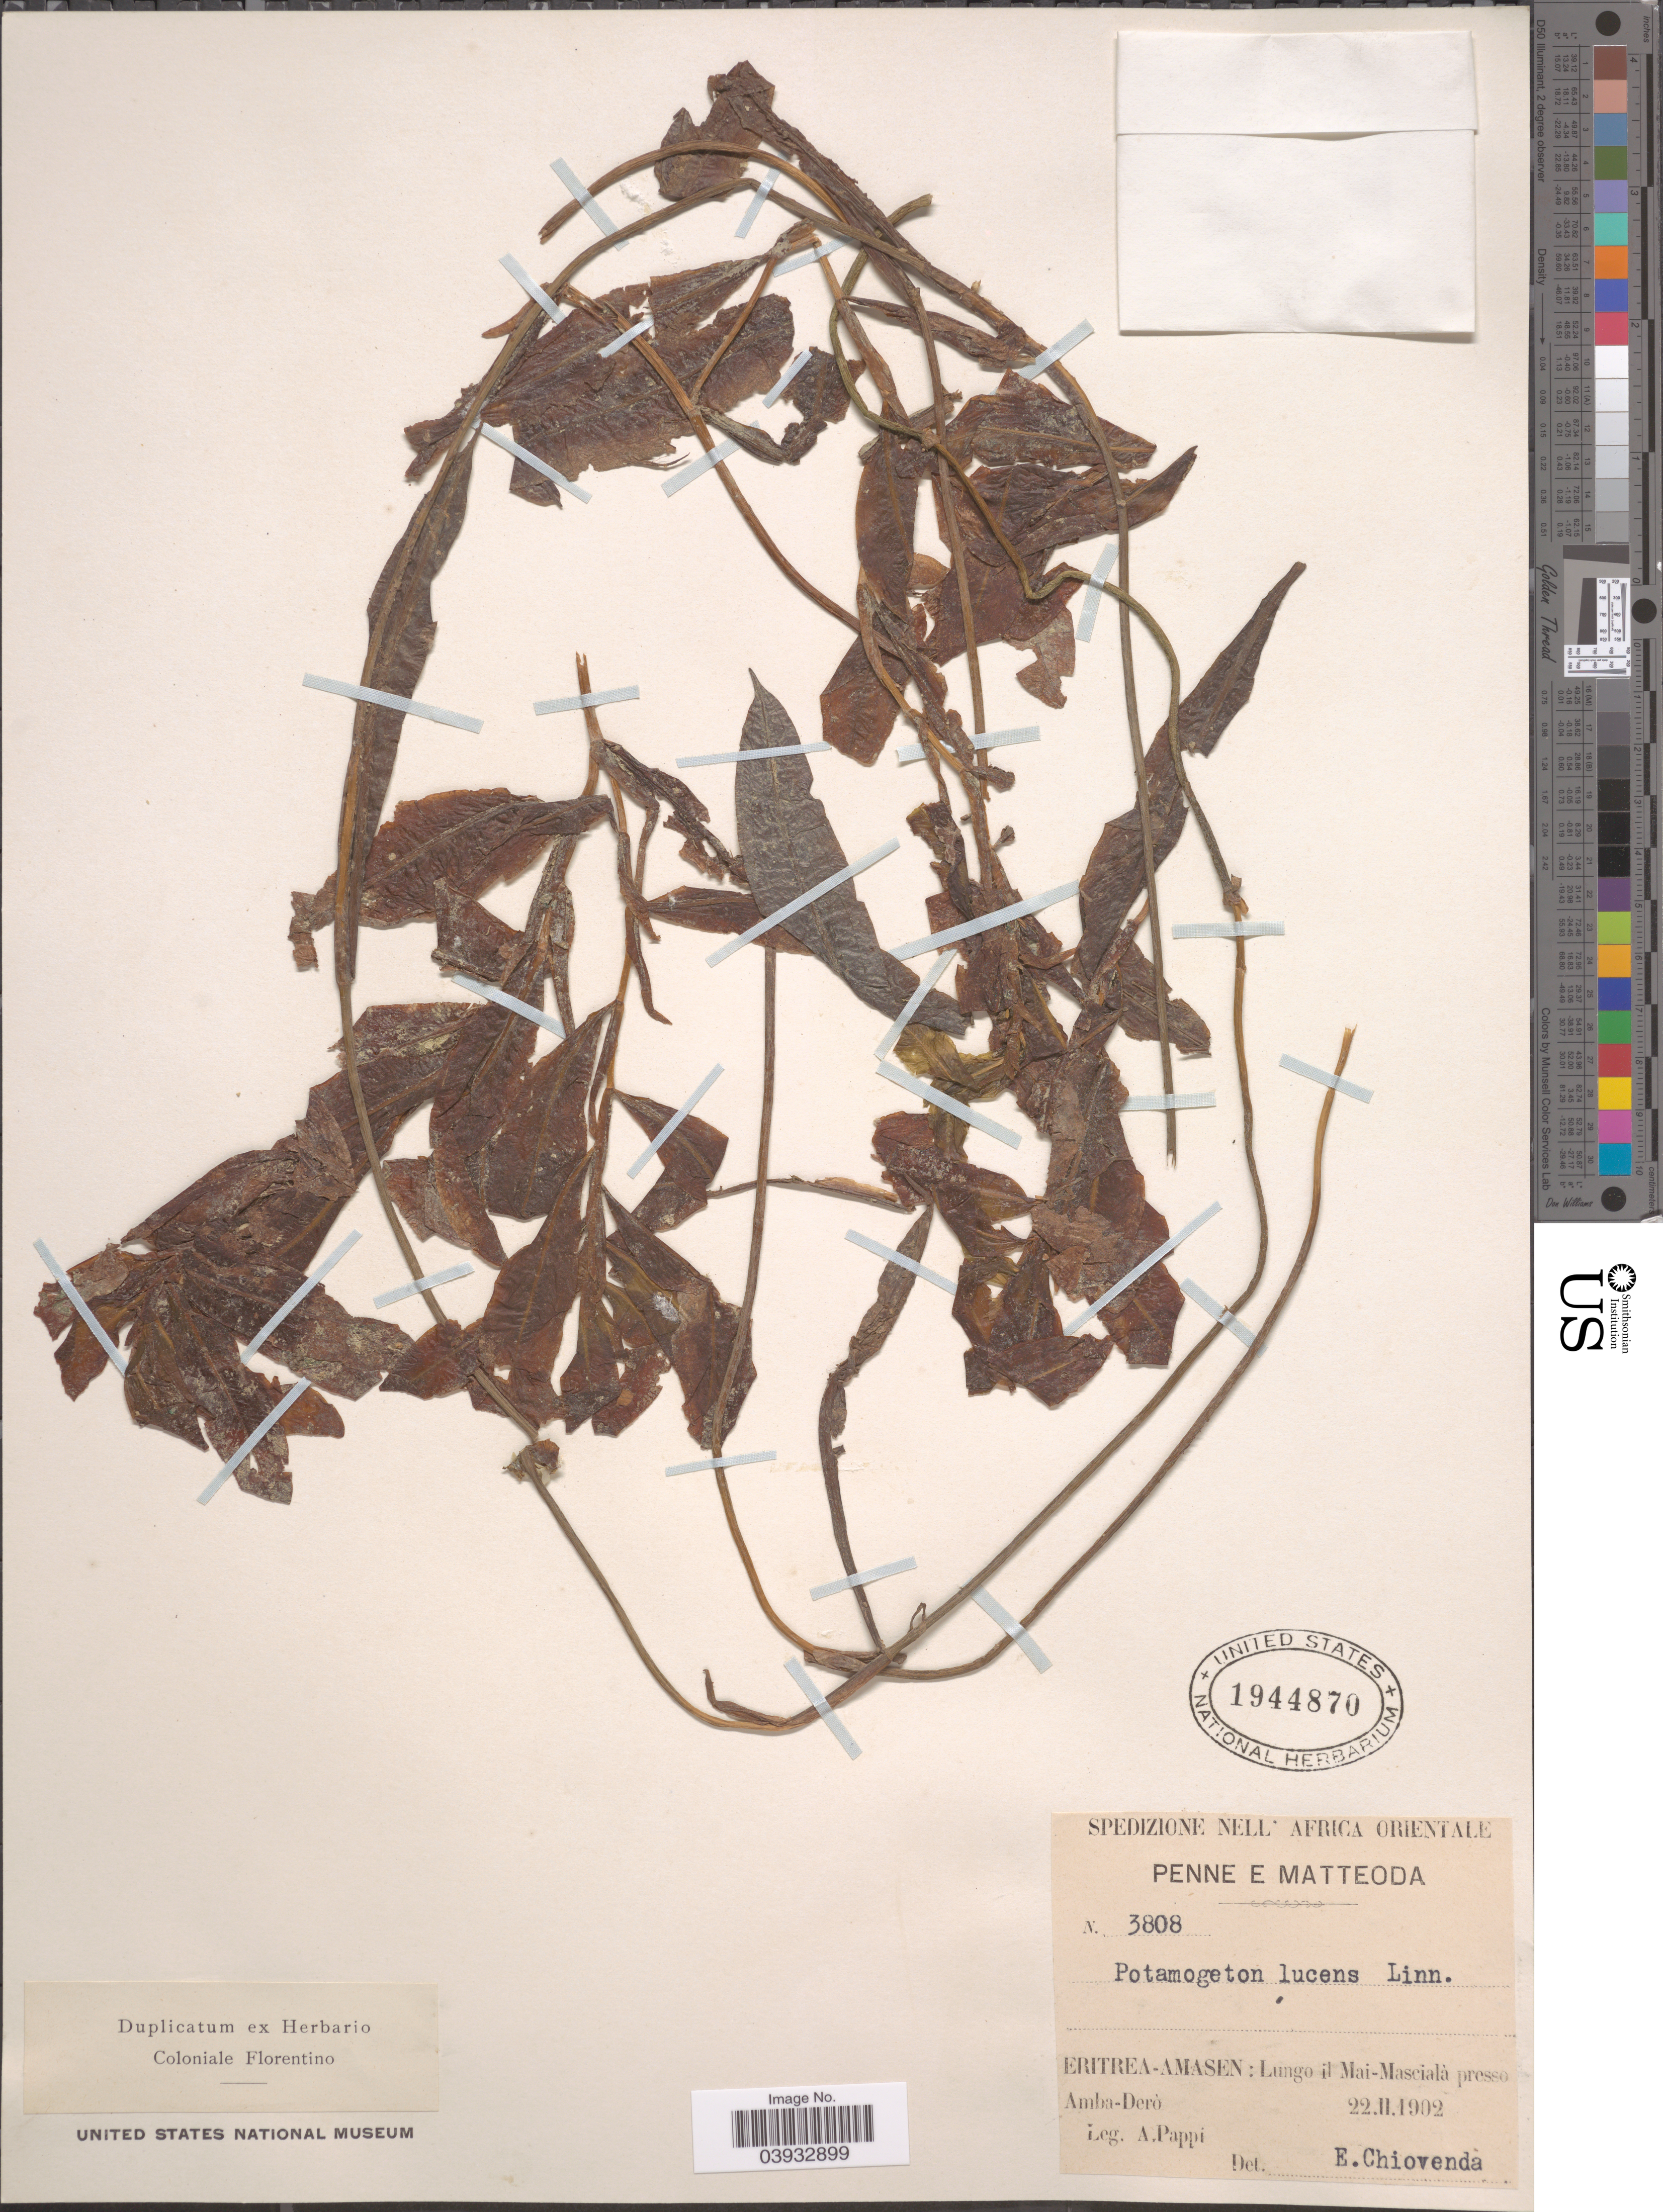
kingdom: Plantae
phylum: Tracheophyta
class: Liliopsida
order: Alismatales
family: Potamogetonaceae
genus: Potamogeton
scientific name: Potamogeton lucens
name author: L.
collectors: A. Pappi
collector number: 3808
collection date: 1902-02-22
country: Eritrea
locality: Africa Orientale. Eritrea-Amasen: Lungo il Mai-Masciala presso Amba-Dero.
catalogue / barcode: US 1944870